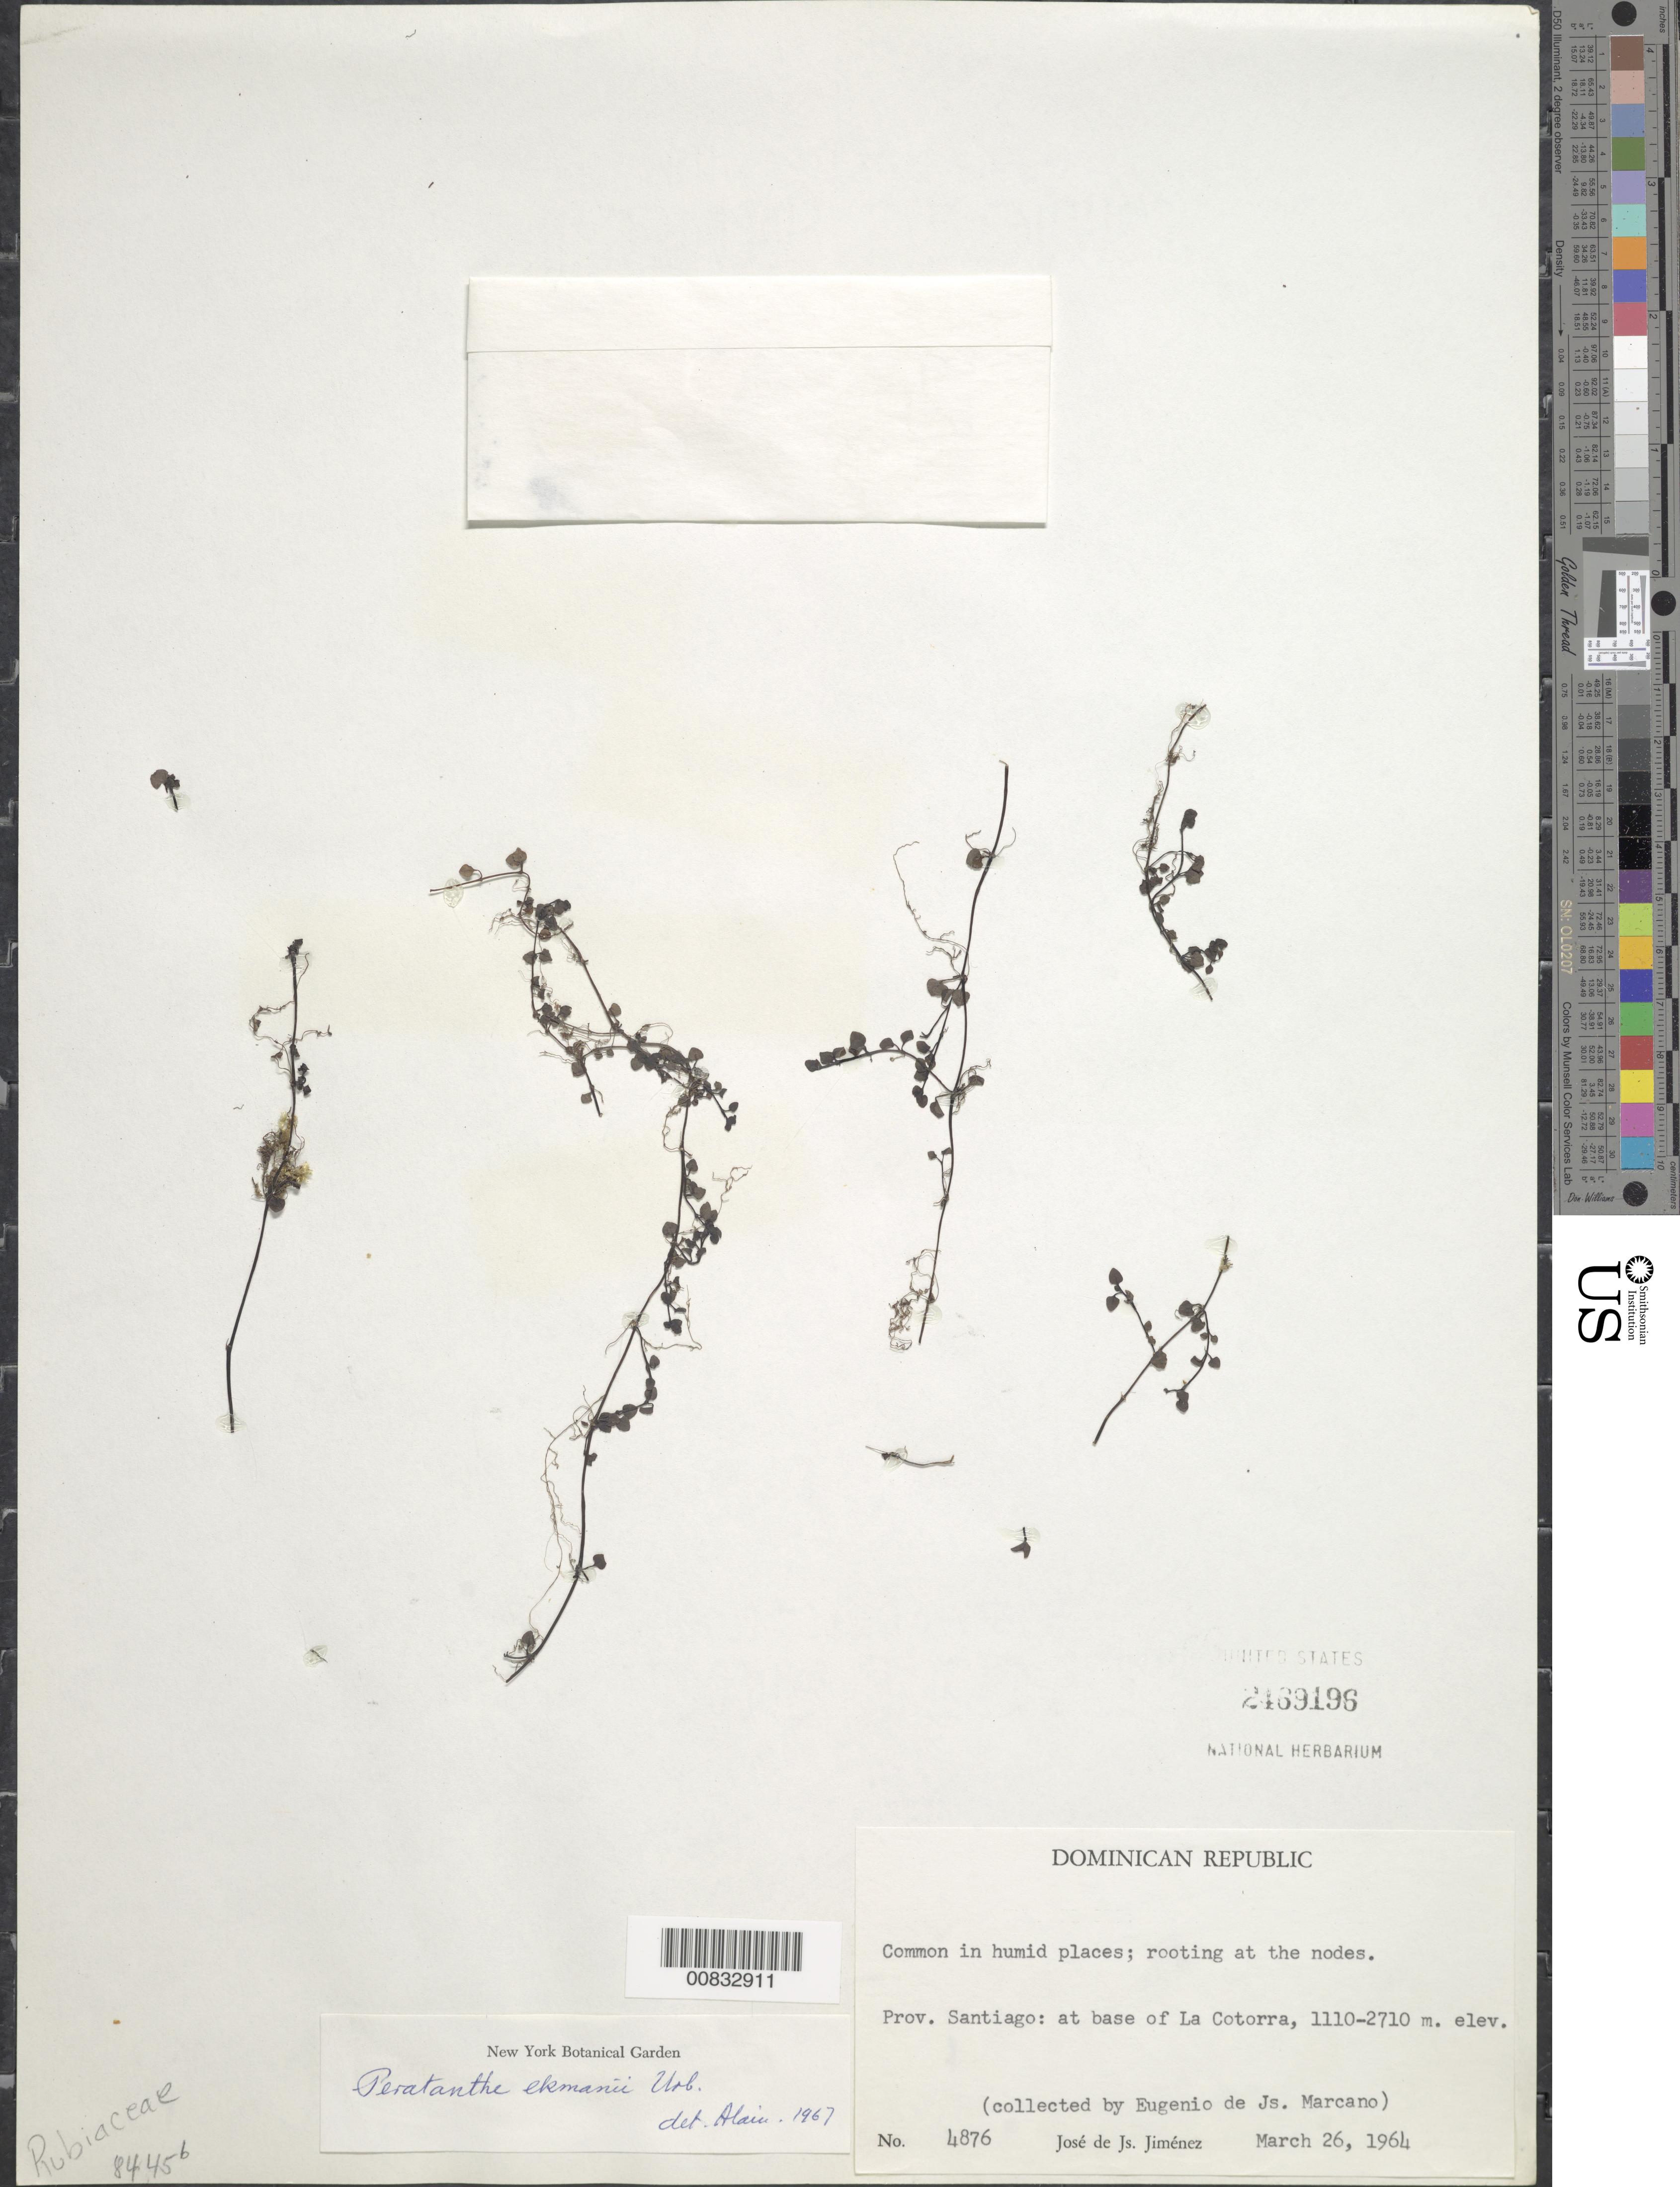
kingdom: Plantae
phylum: Tracheophyta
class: Magnoliopsida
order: Gentianales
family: Rubiaceae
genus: Coprosma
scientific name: Coprosma granadensis var. granadensis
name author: (Mutis ex L. f.) Heads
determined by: Liogier, Alain H.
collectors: E. J. Marcano F.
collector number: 4876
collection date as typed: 26 Mar 1964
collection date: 1964-03-26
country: Dominican Republic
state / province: Santiago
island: Hispaniola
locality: At base of La Gotorra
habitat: Humid places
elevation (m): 1110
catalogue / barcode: US 2469196